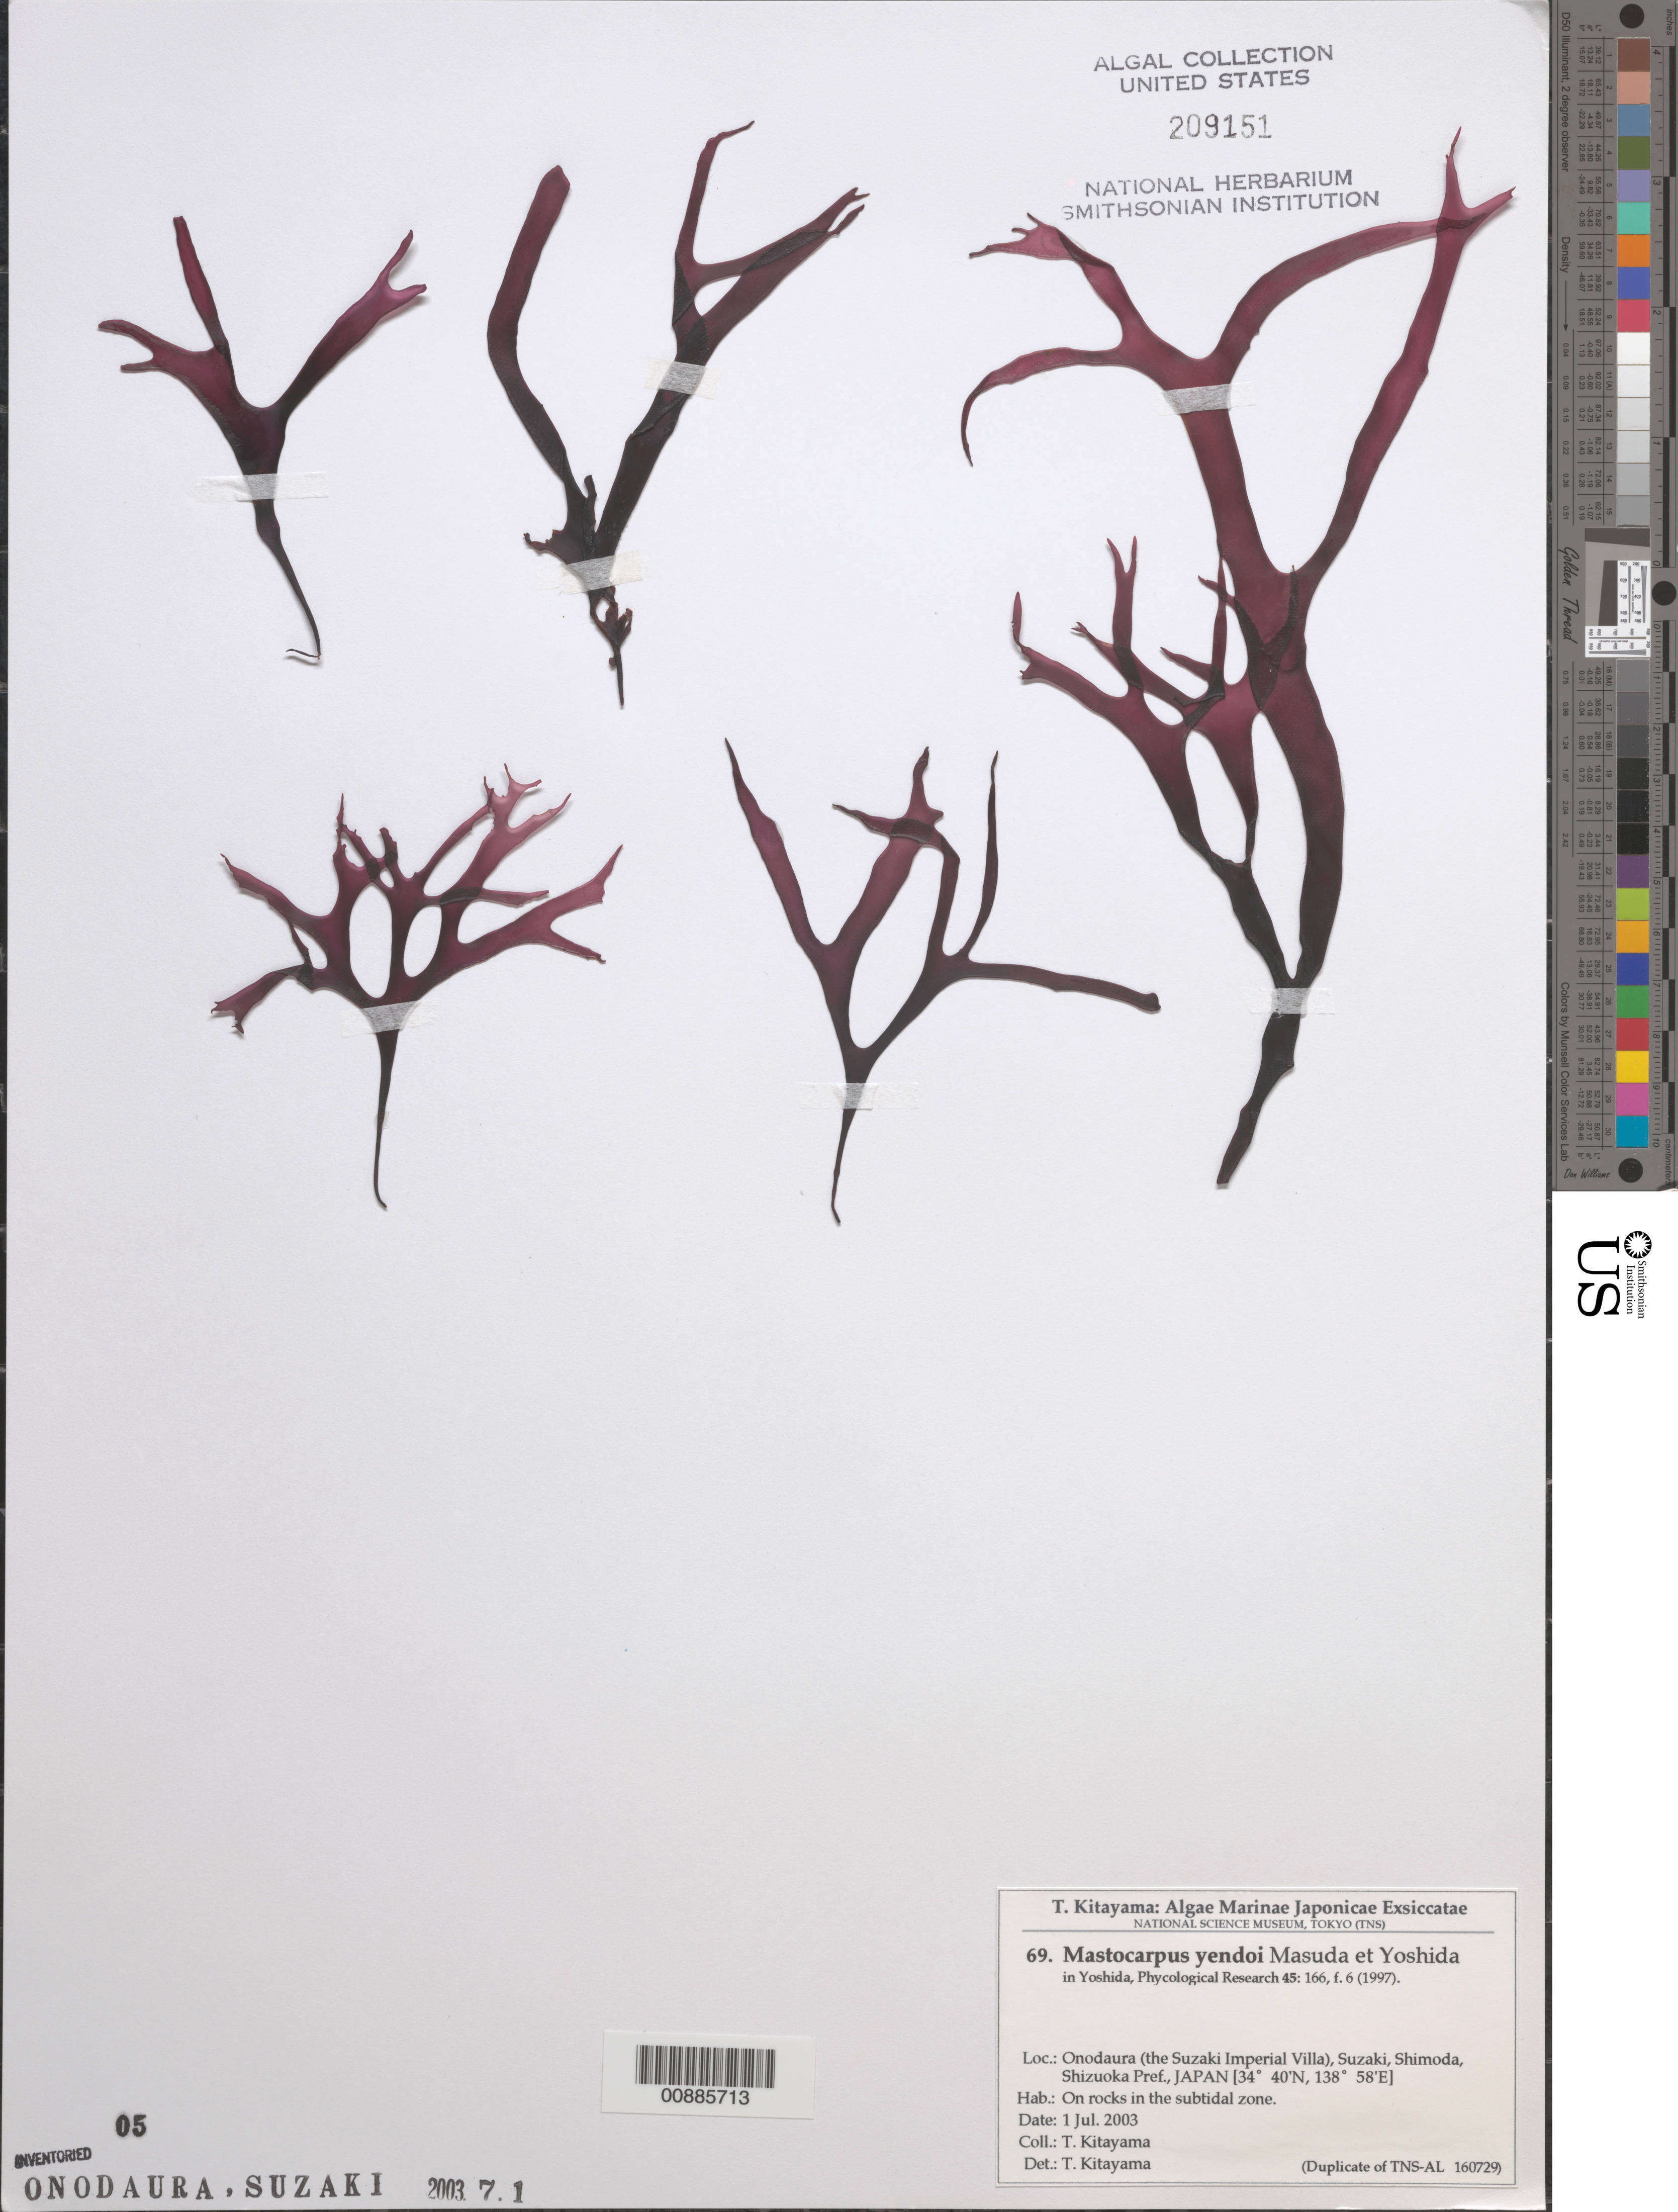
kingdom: Plantae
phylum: Rhodophyta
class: Florideophyceae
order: Gigartinales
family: Phyllophoraceae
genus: Mastocarpus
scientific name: Mastocarpus yendoi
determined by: Kitayama, T.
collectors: T. Kitayama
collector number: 69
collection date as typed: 01 Jul 2003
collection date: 2003-07-01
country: Japan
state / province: Sizuoka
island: Honshu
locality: Onodaura, the Suzaki Imperial Villa, Suzaki, Shimoda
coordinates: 34 40' N, 138 58' E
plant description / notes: Kitayama, T., Algae Marinae Japonicae Exsiccatae, Fasc. III (Nos. 51-75)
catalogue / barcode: US 209151